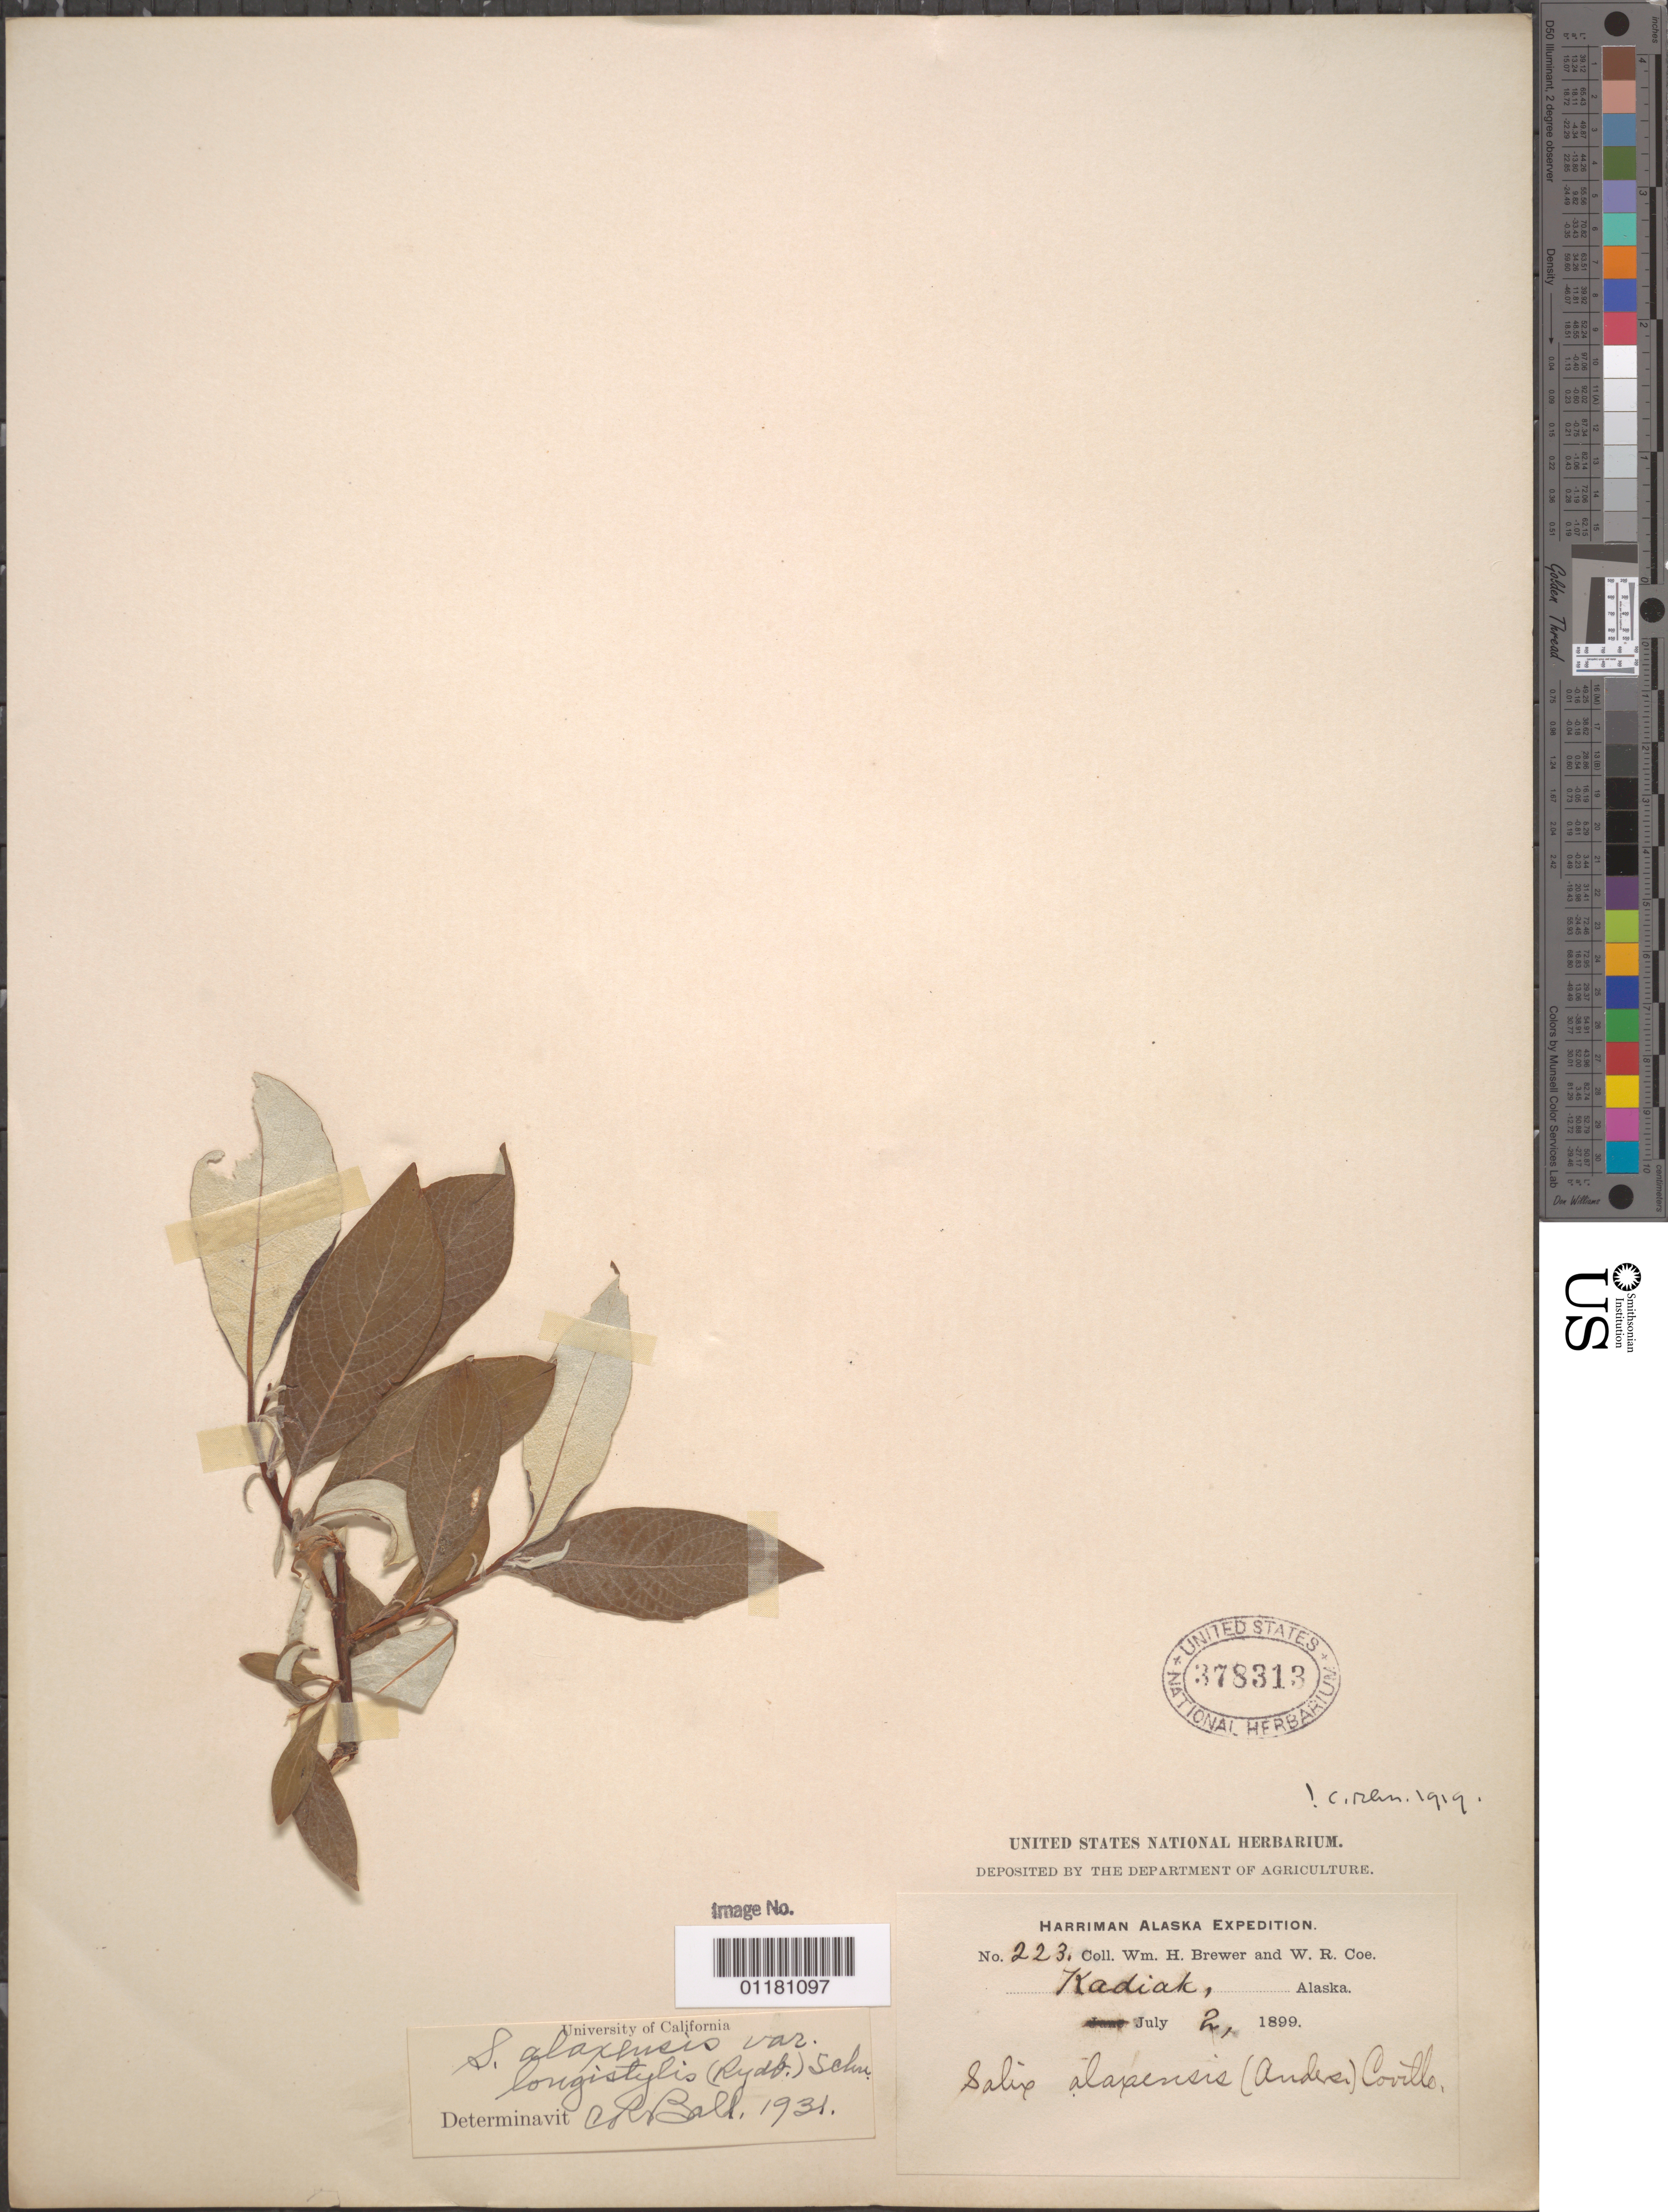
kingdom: Plantae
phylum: Tracheophyta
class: Magnoliopsida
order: Malpighiales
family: Salicaceae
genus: Salix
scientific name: Salix alaxensis var. longistylis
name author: (Rydb.) C.K. Schneid.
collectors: W. H. Brewer & W. Coe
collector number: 223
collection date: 1899-07-21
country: United States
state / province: Alaska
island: Kodiak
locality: Kadiak.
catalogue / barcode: US 378313